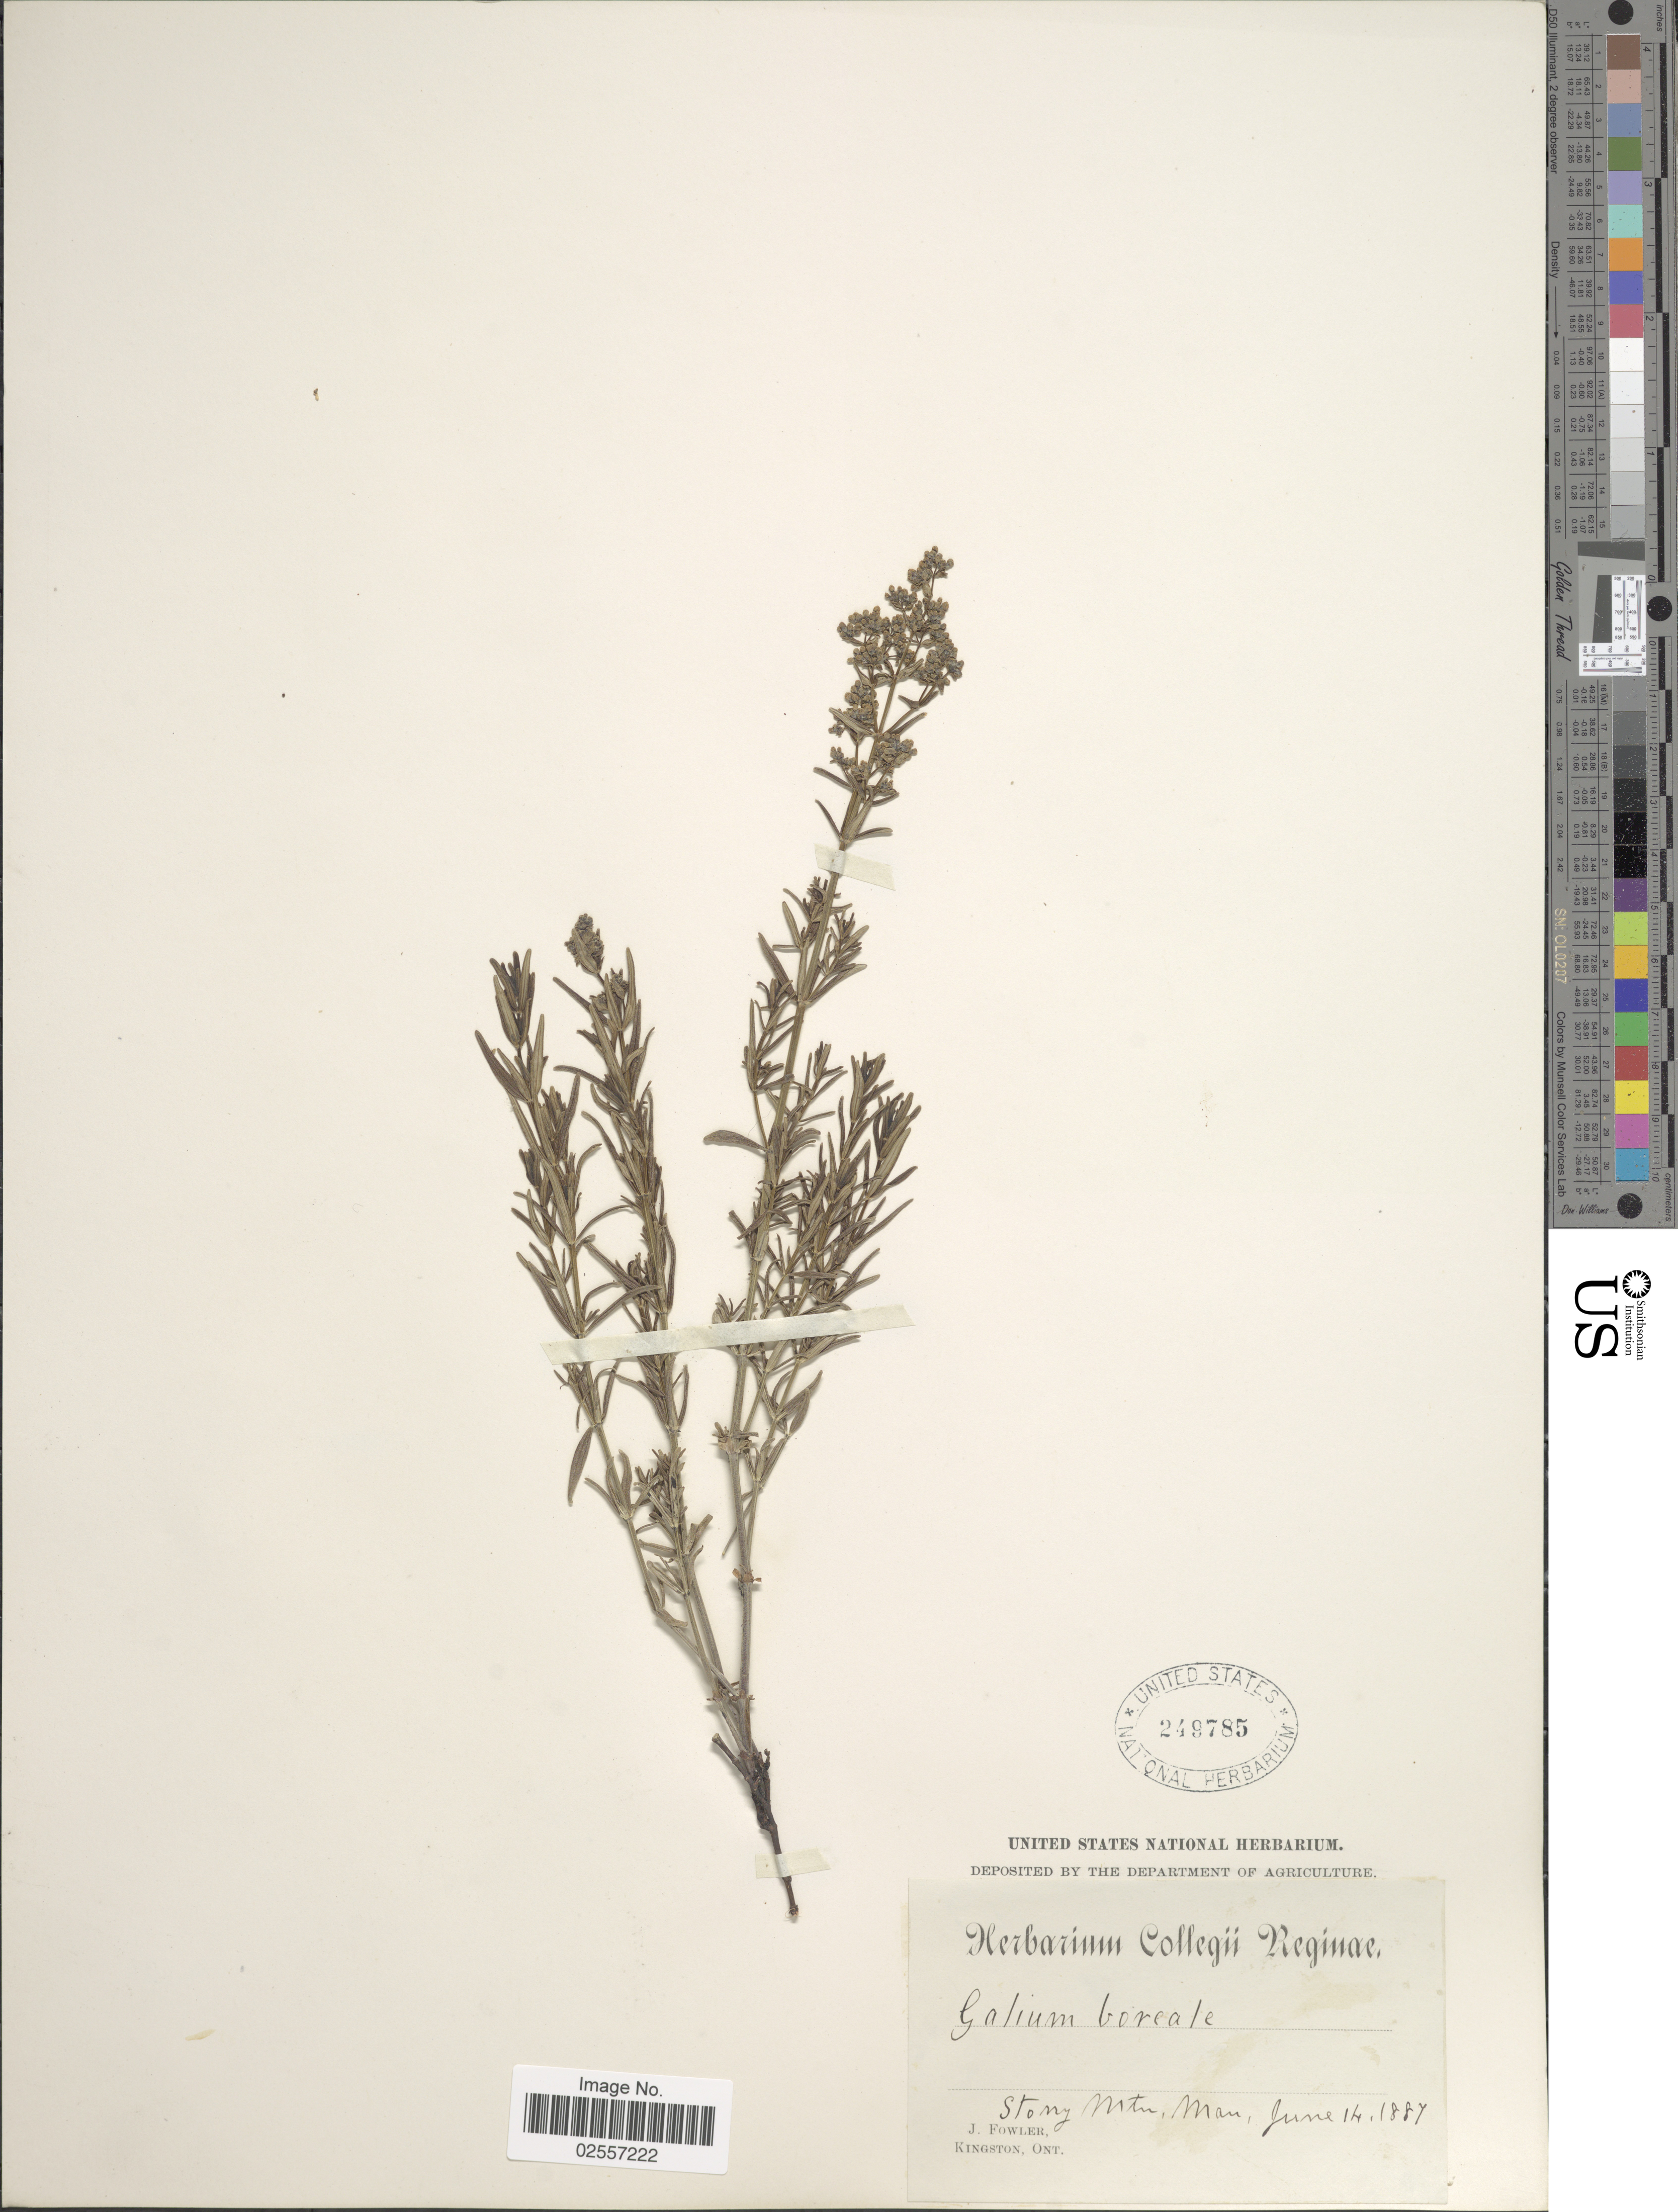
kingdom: Plantae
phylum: Tracheophyta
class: Magnoliopsida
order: Gentianales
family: Rubiaceae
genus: Galium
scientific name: Galium boreale L.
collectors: J. P. Fowler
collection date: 1887-06-14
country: Canada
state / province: Manitoba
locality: Stony Mtn, Man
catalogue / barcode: US 249785